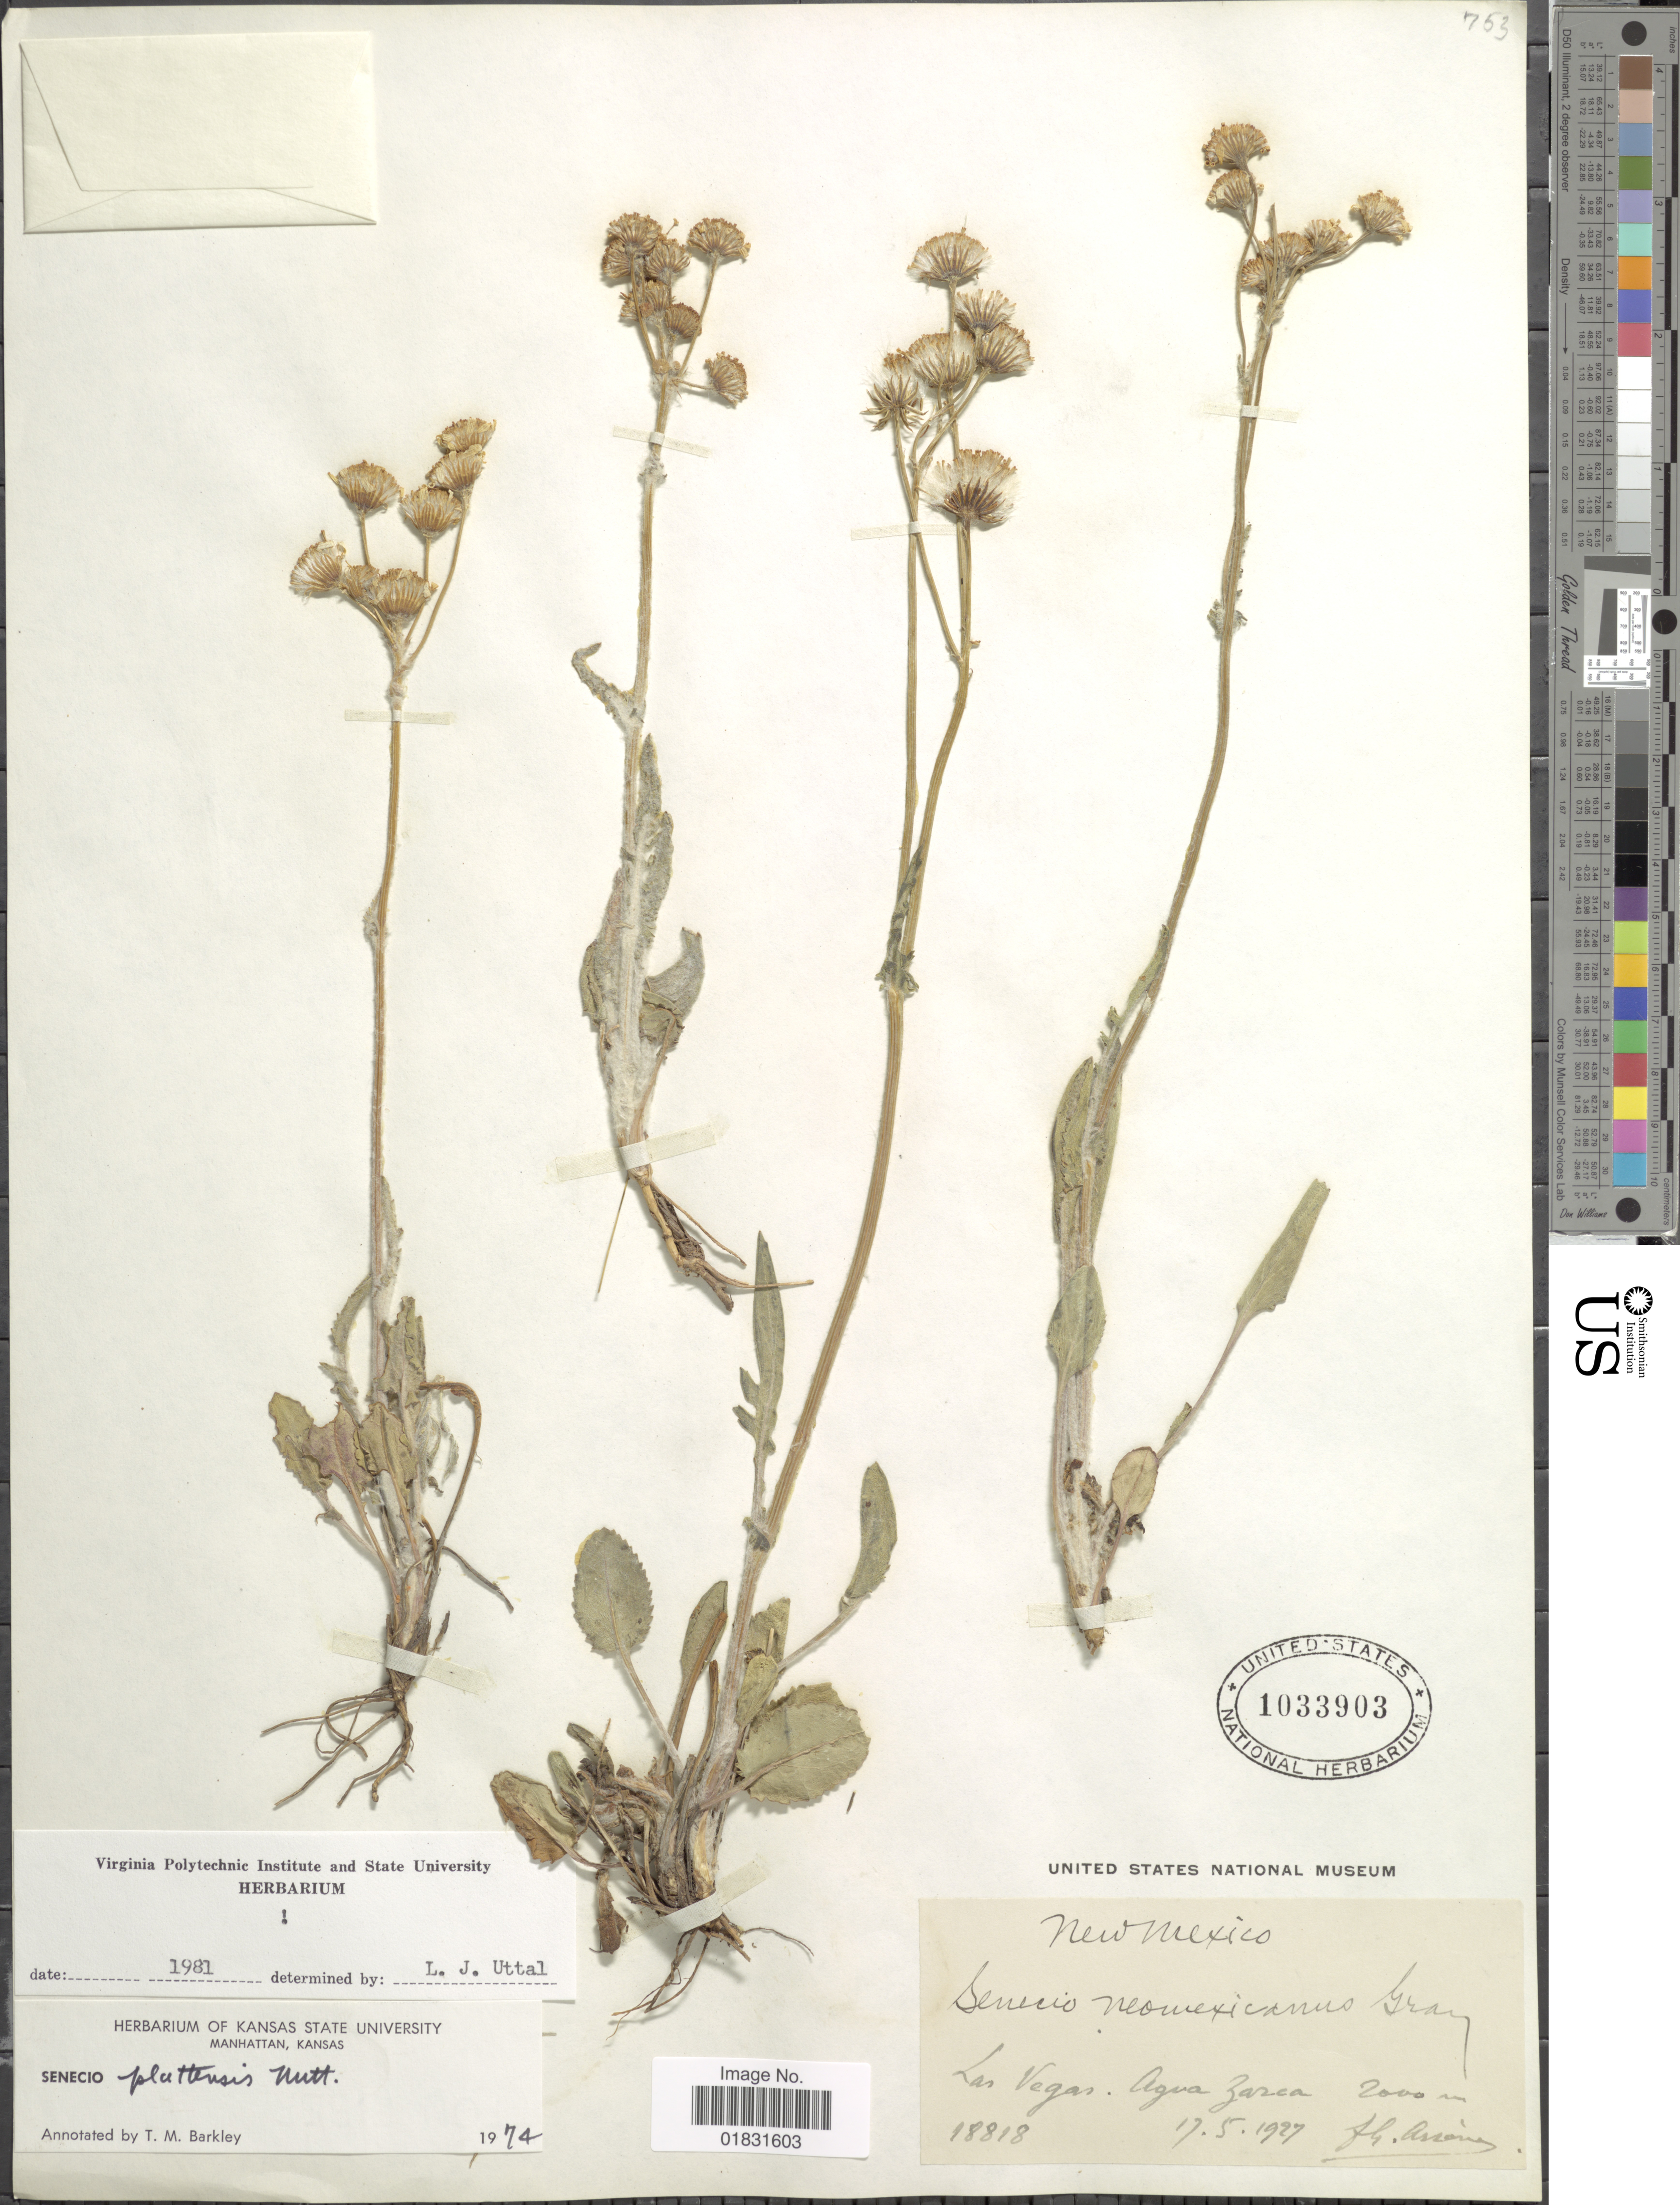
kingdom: Plantae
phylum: Tracheophyta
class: Magnoliopsida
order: Asterales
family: Asteraceae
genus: Packera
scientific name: Packera plattensis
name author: W.A. Weber & Á. Löve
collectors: Bro. G. Arsène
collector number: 18818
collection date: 1927-05-17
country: United States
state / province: New Mexico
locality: Las Vegas. Agua Zarca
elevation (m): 2000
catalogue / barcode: US 1033903